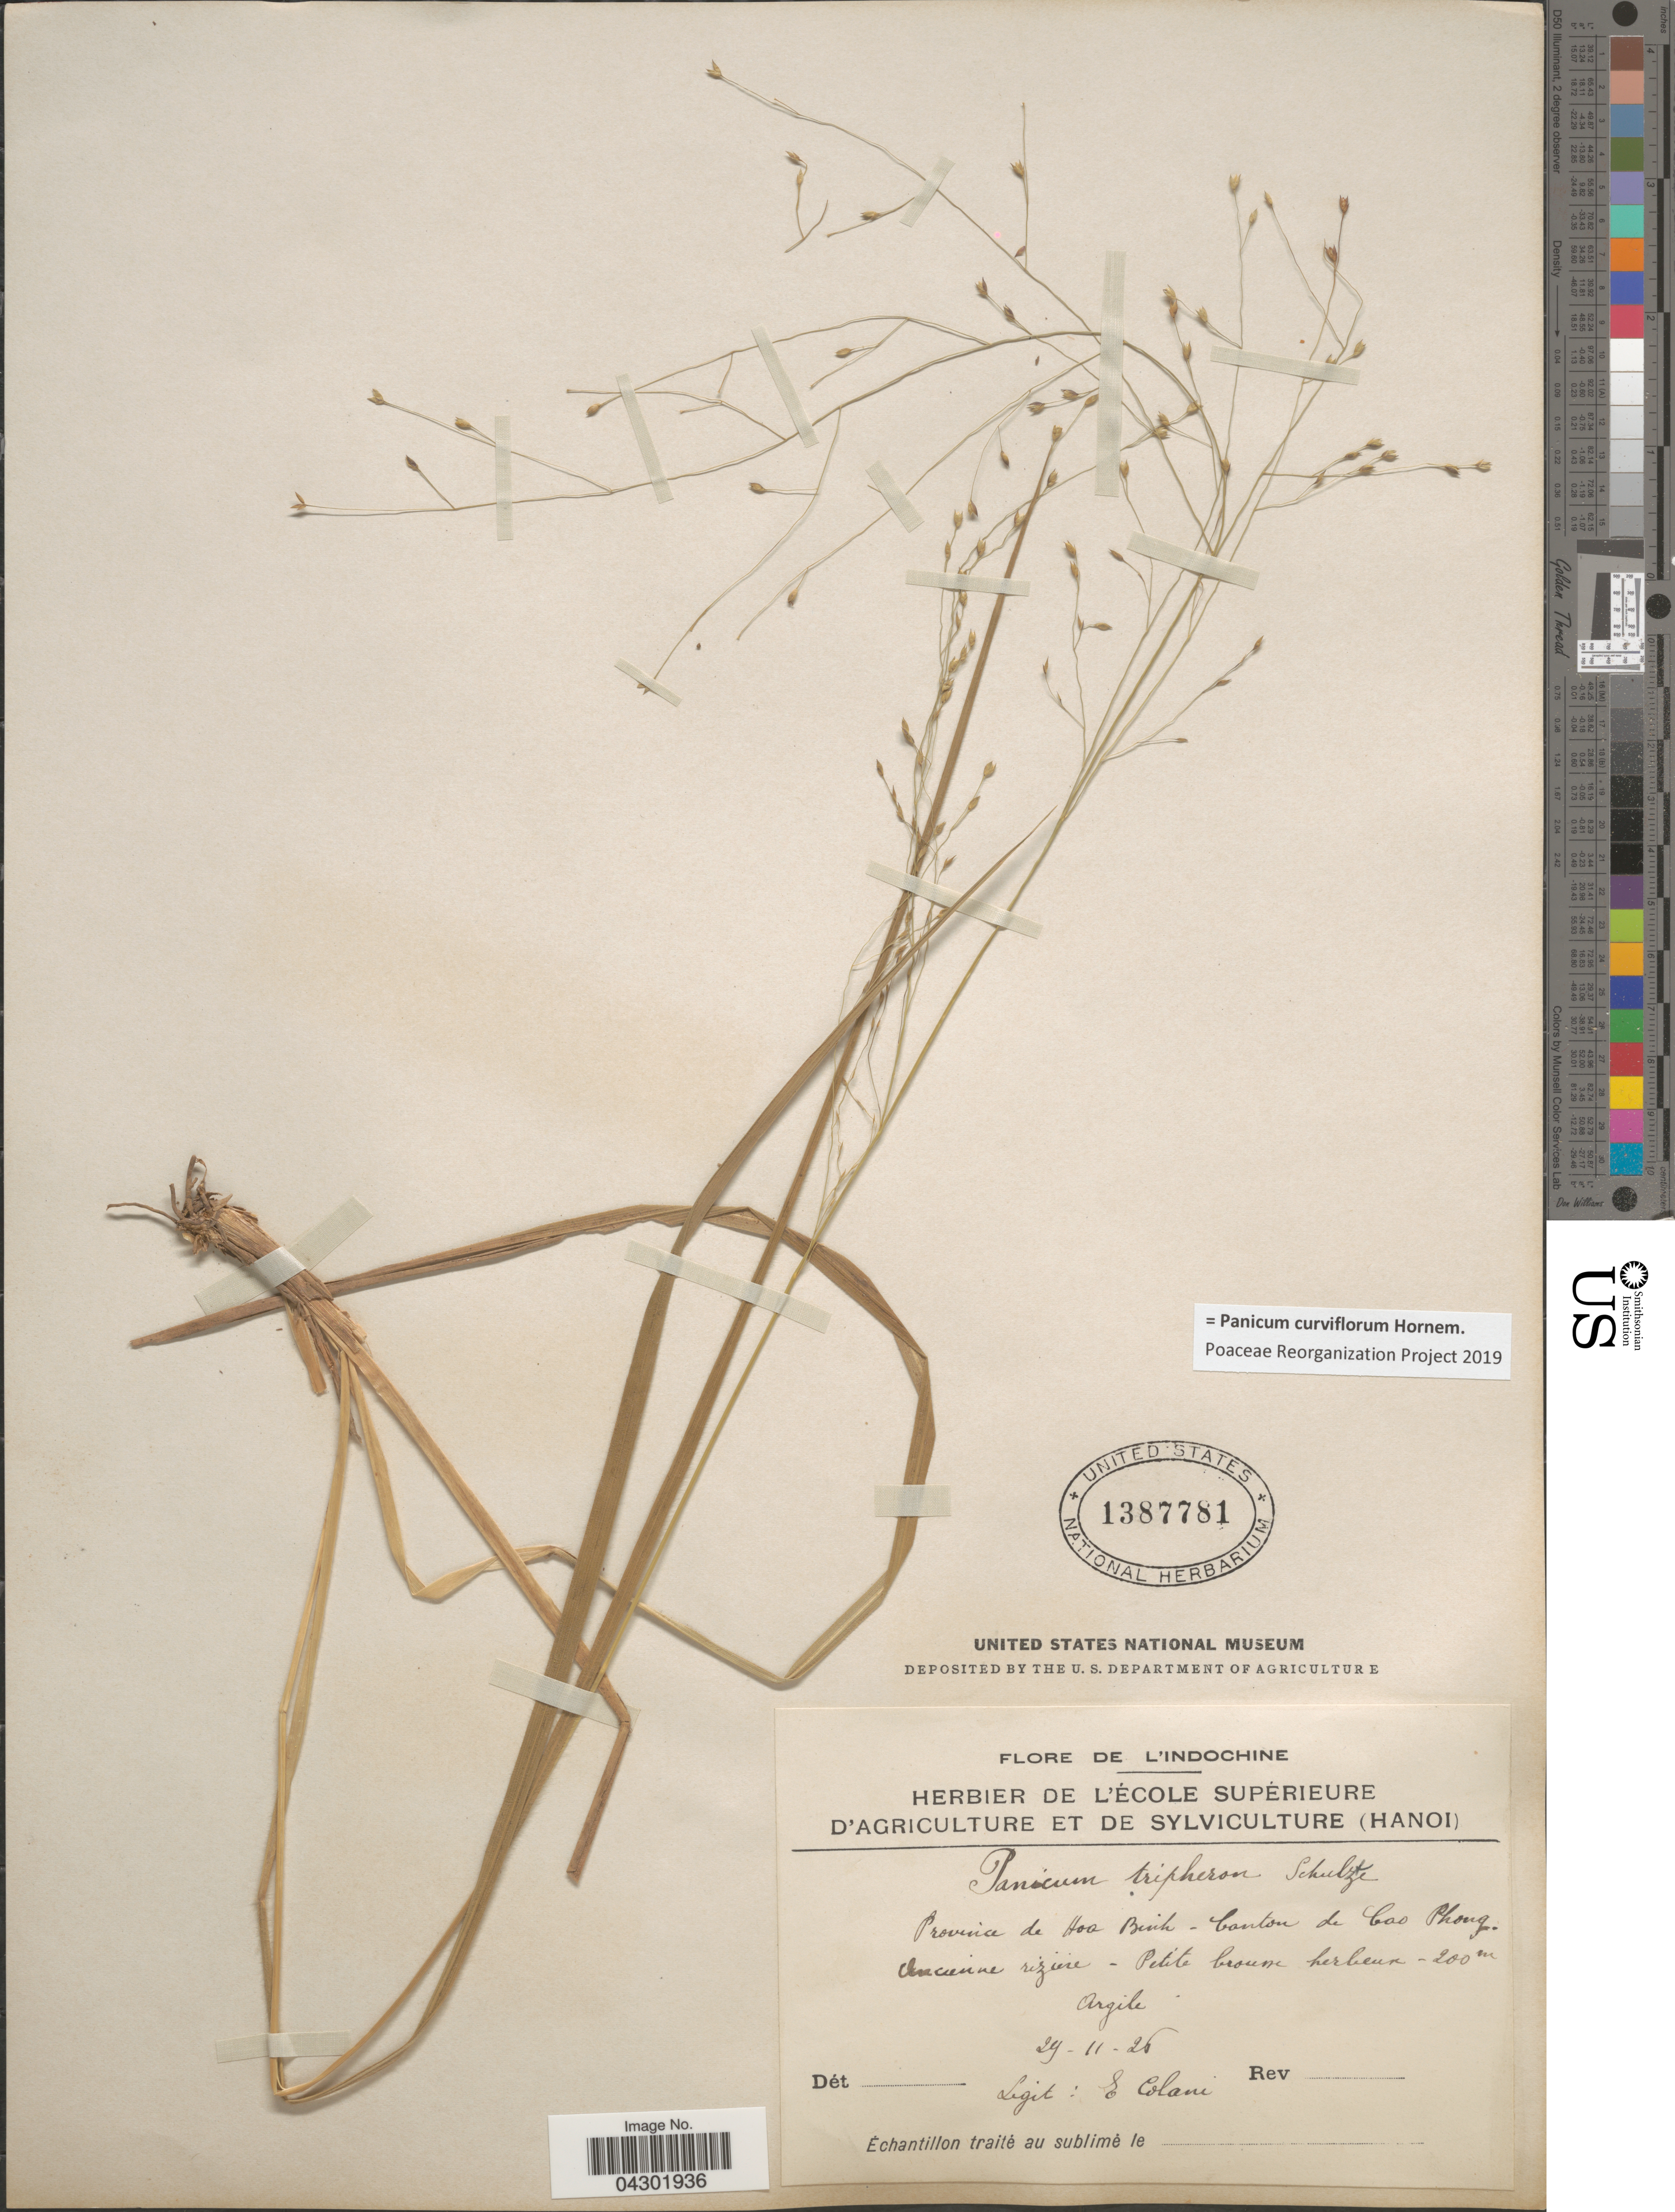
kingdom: Plantae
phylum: Tracheophyta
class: Liliopsida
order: Poales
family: Poaceae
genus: Panicum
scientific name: Panicum curviflorum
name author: Hornem.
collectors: E. Colani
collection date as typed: Transcribed d/m/y: 29/11/26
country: Vietnam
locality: L'Indochine. Province de Hoa Binh - Canton de Gao Phong. Clacienne riziere - Petite brousse herbeux.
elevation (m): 200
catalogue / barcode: US 1387781